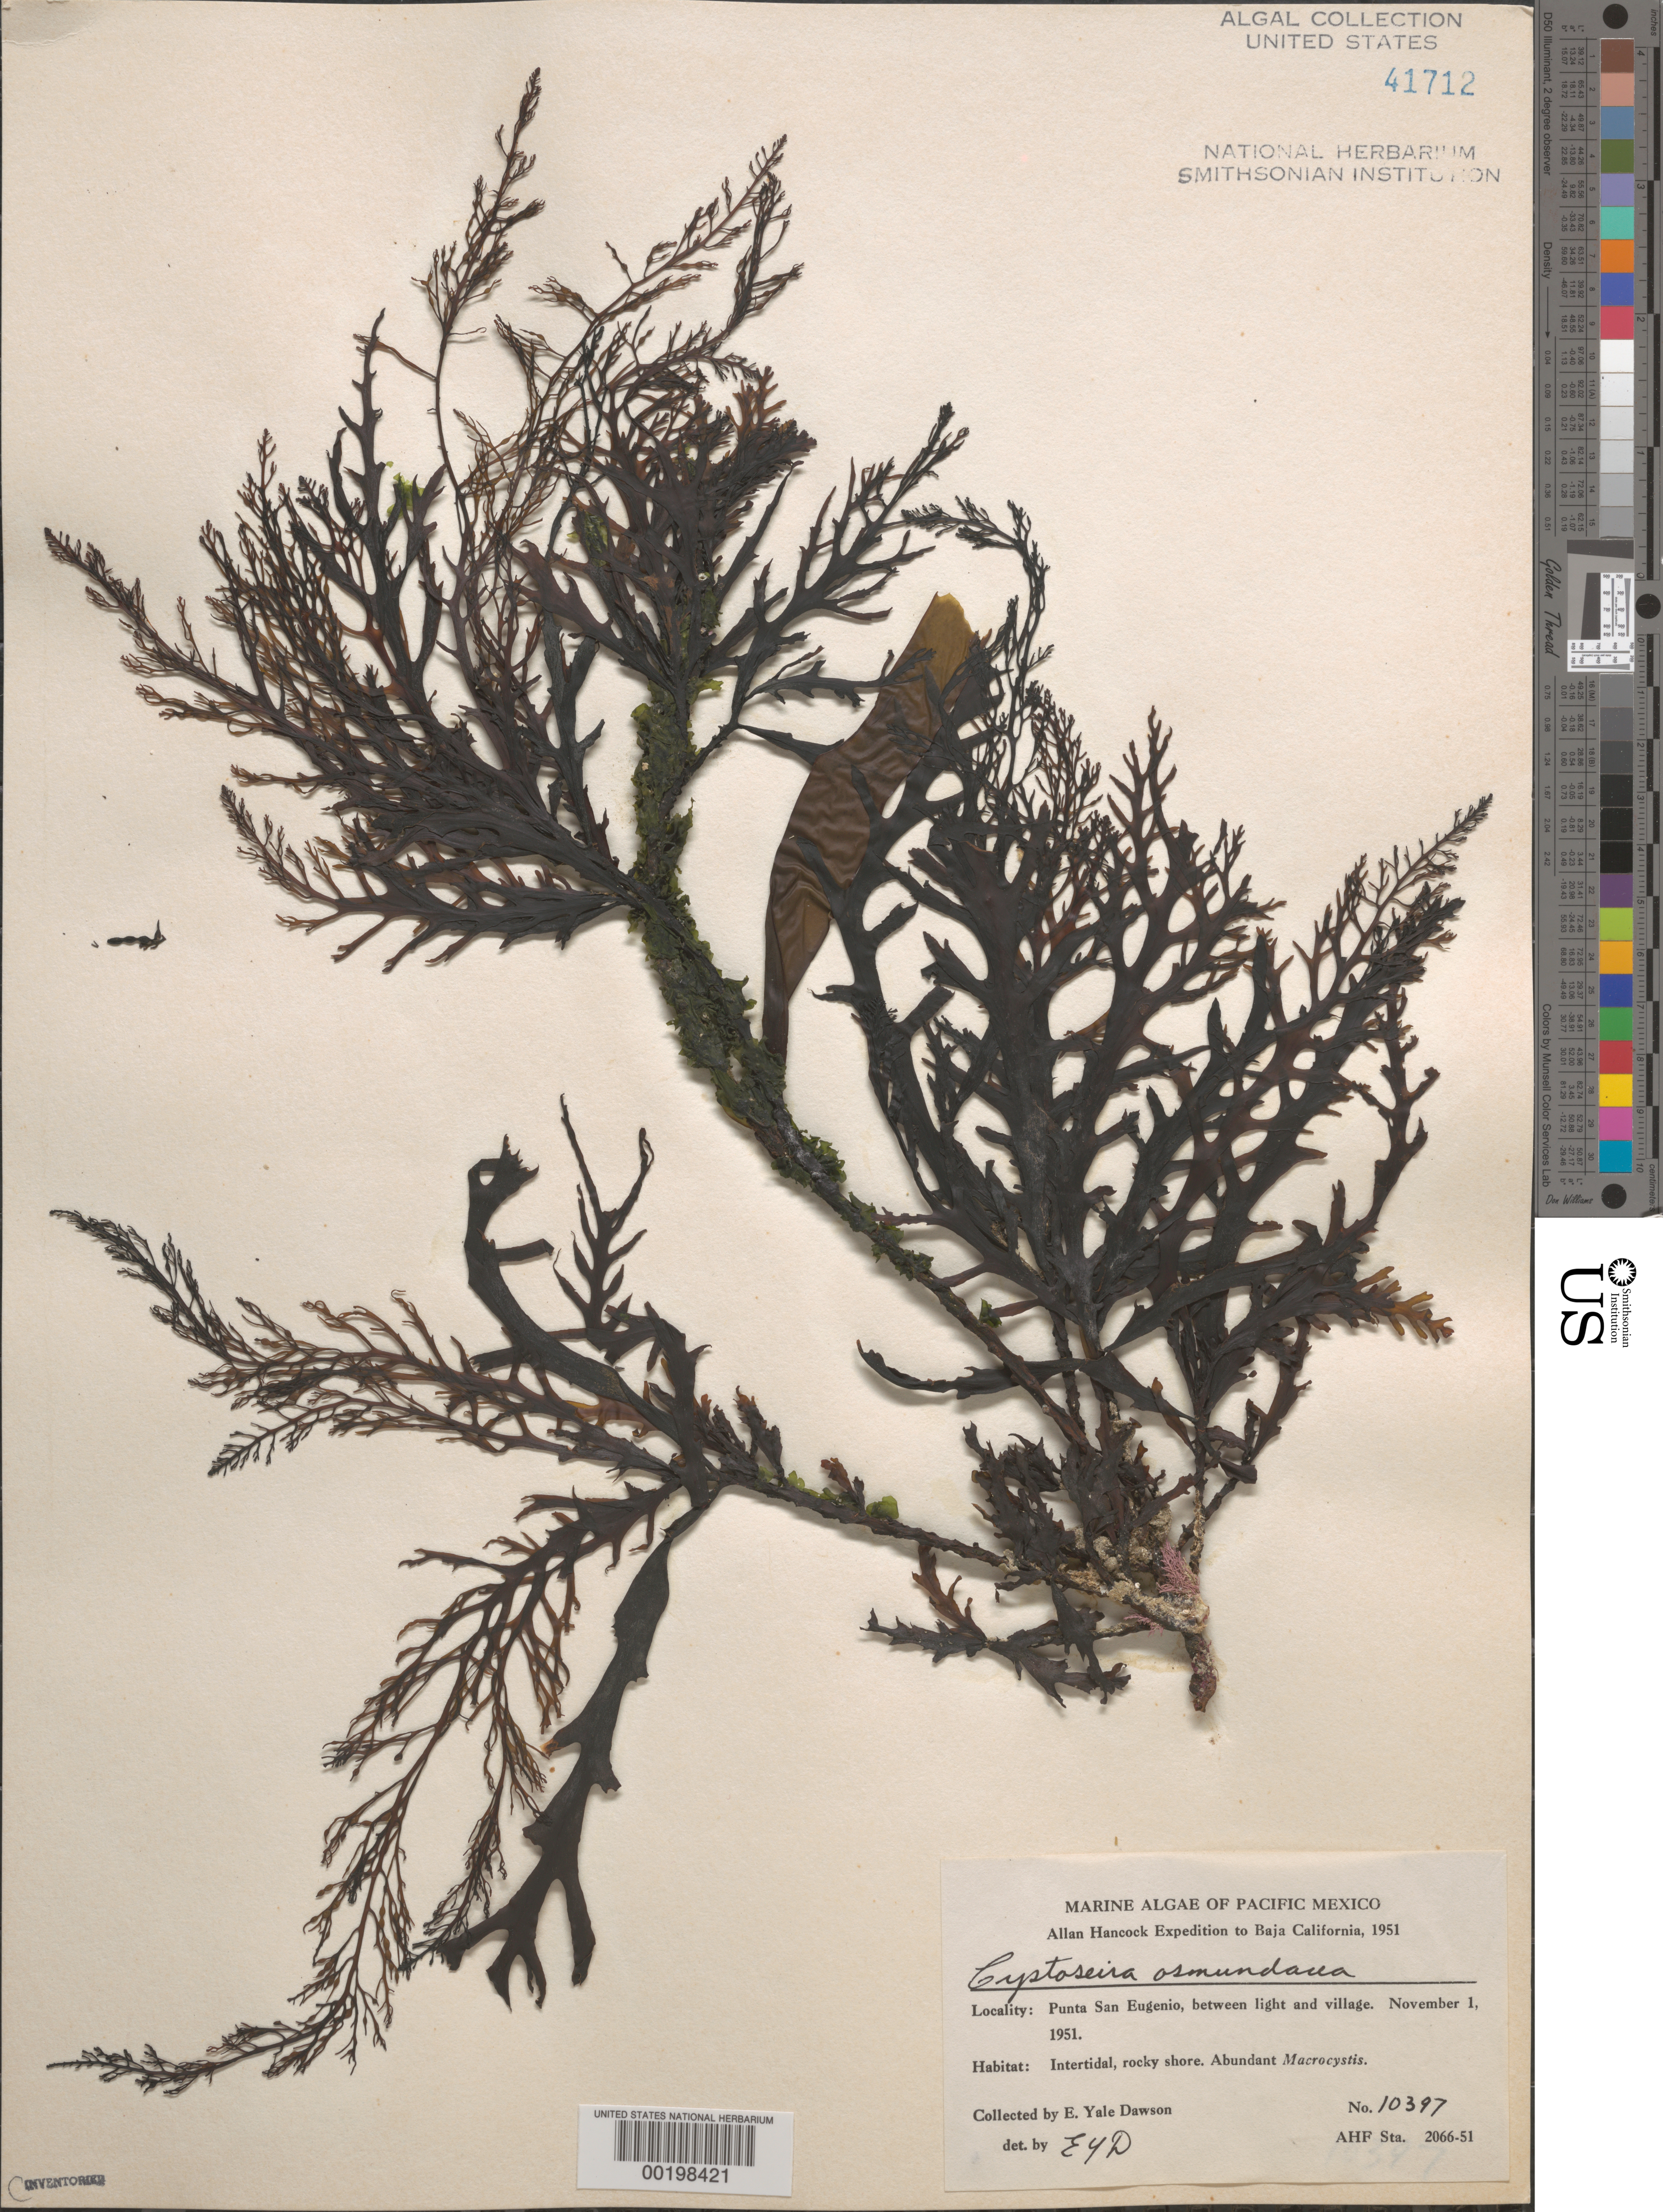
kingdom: Chromista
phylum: Ochrophyta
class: Phaeophyceae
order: Fucales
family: Sargassaceae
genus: Cystoseira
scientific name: Cystoseira osmundacea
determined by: Dawson, E. Y.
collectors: E. Y. Dawson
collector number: EYD 10397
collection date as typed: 01 Nov 1951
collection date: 1951-11-01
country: Mexico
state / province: Baja California Sur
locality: Punta San Eugenio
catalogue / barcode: US 41712